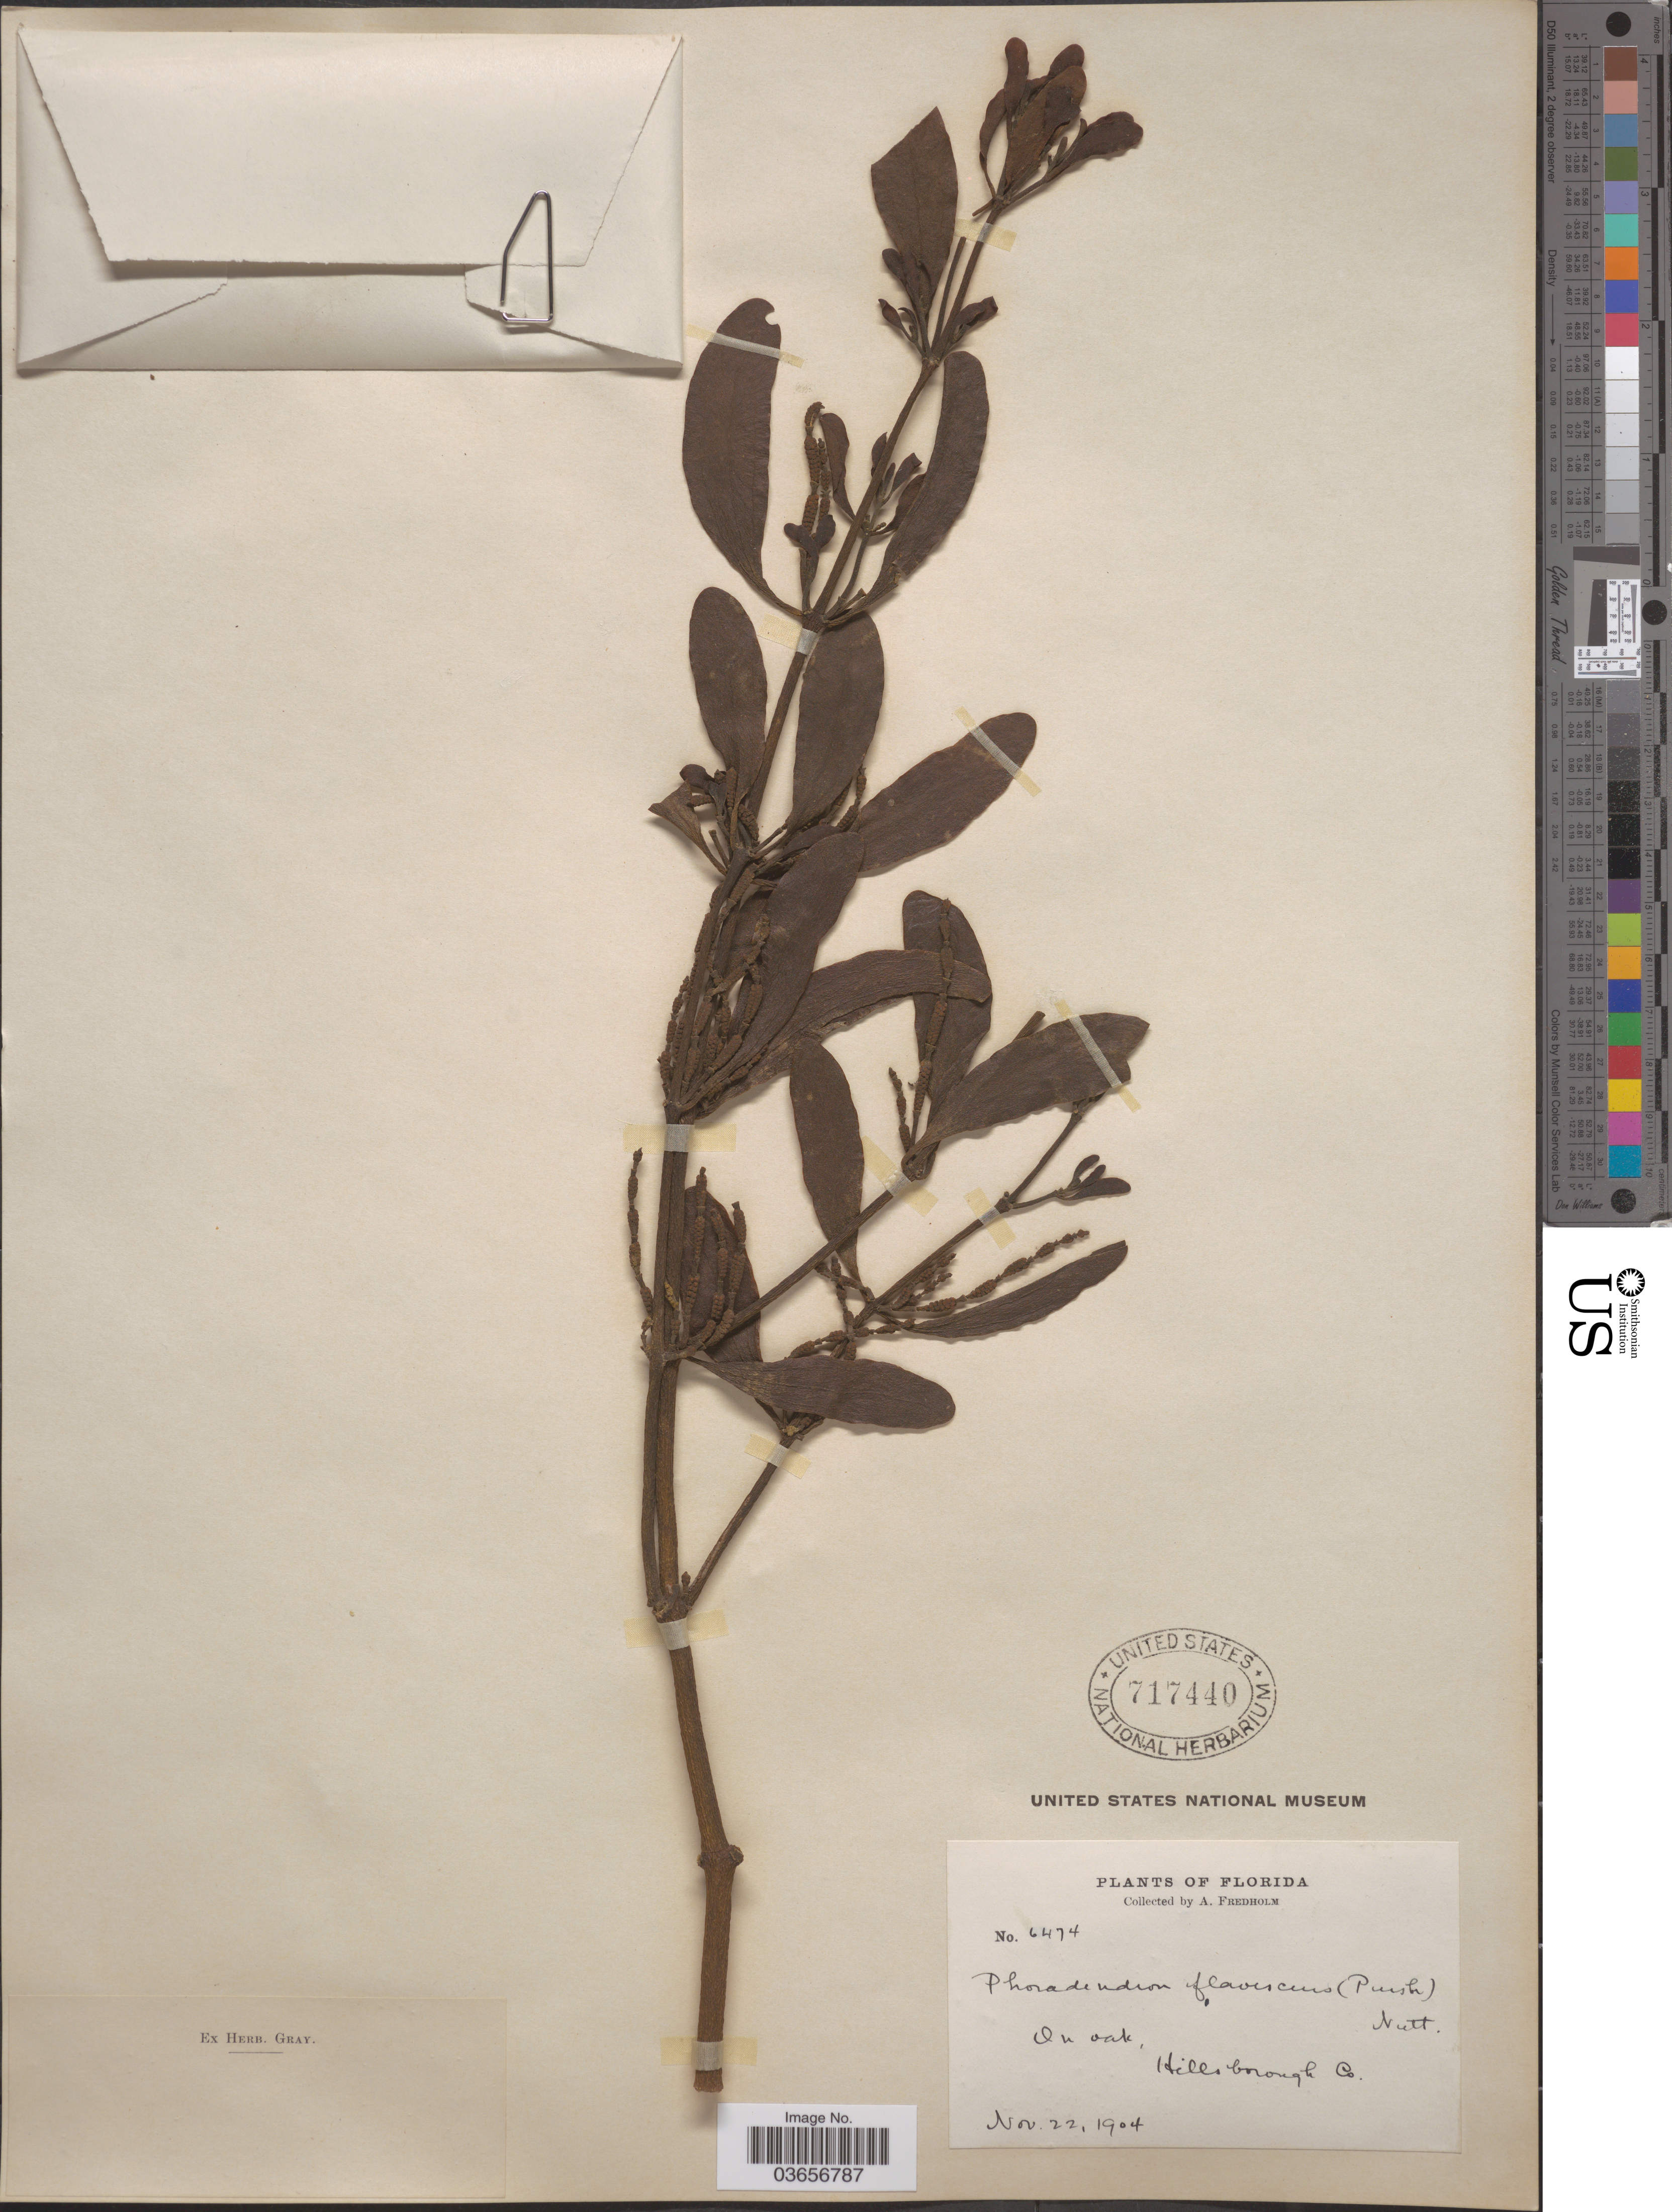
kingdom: Plantae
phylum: Tracheophyta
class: Magnoliopsida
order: Santalales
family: Viscaceae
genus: Phoradendron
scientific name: Phoradendron flavescens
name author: Nutt.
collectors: A. Fredholm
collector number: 6474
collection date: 1904-11-22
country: United States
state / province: Florida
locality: Hillsborough Co.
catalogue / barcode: US 717440